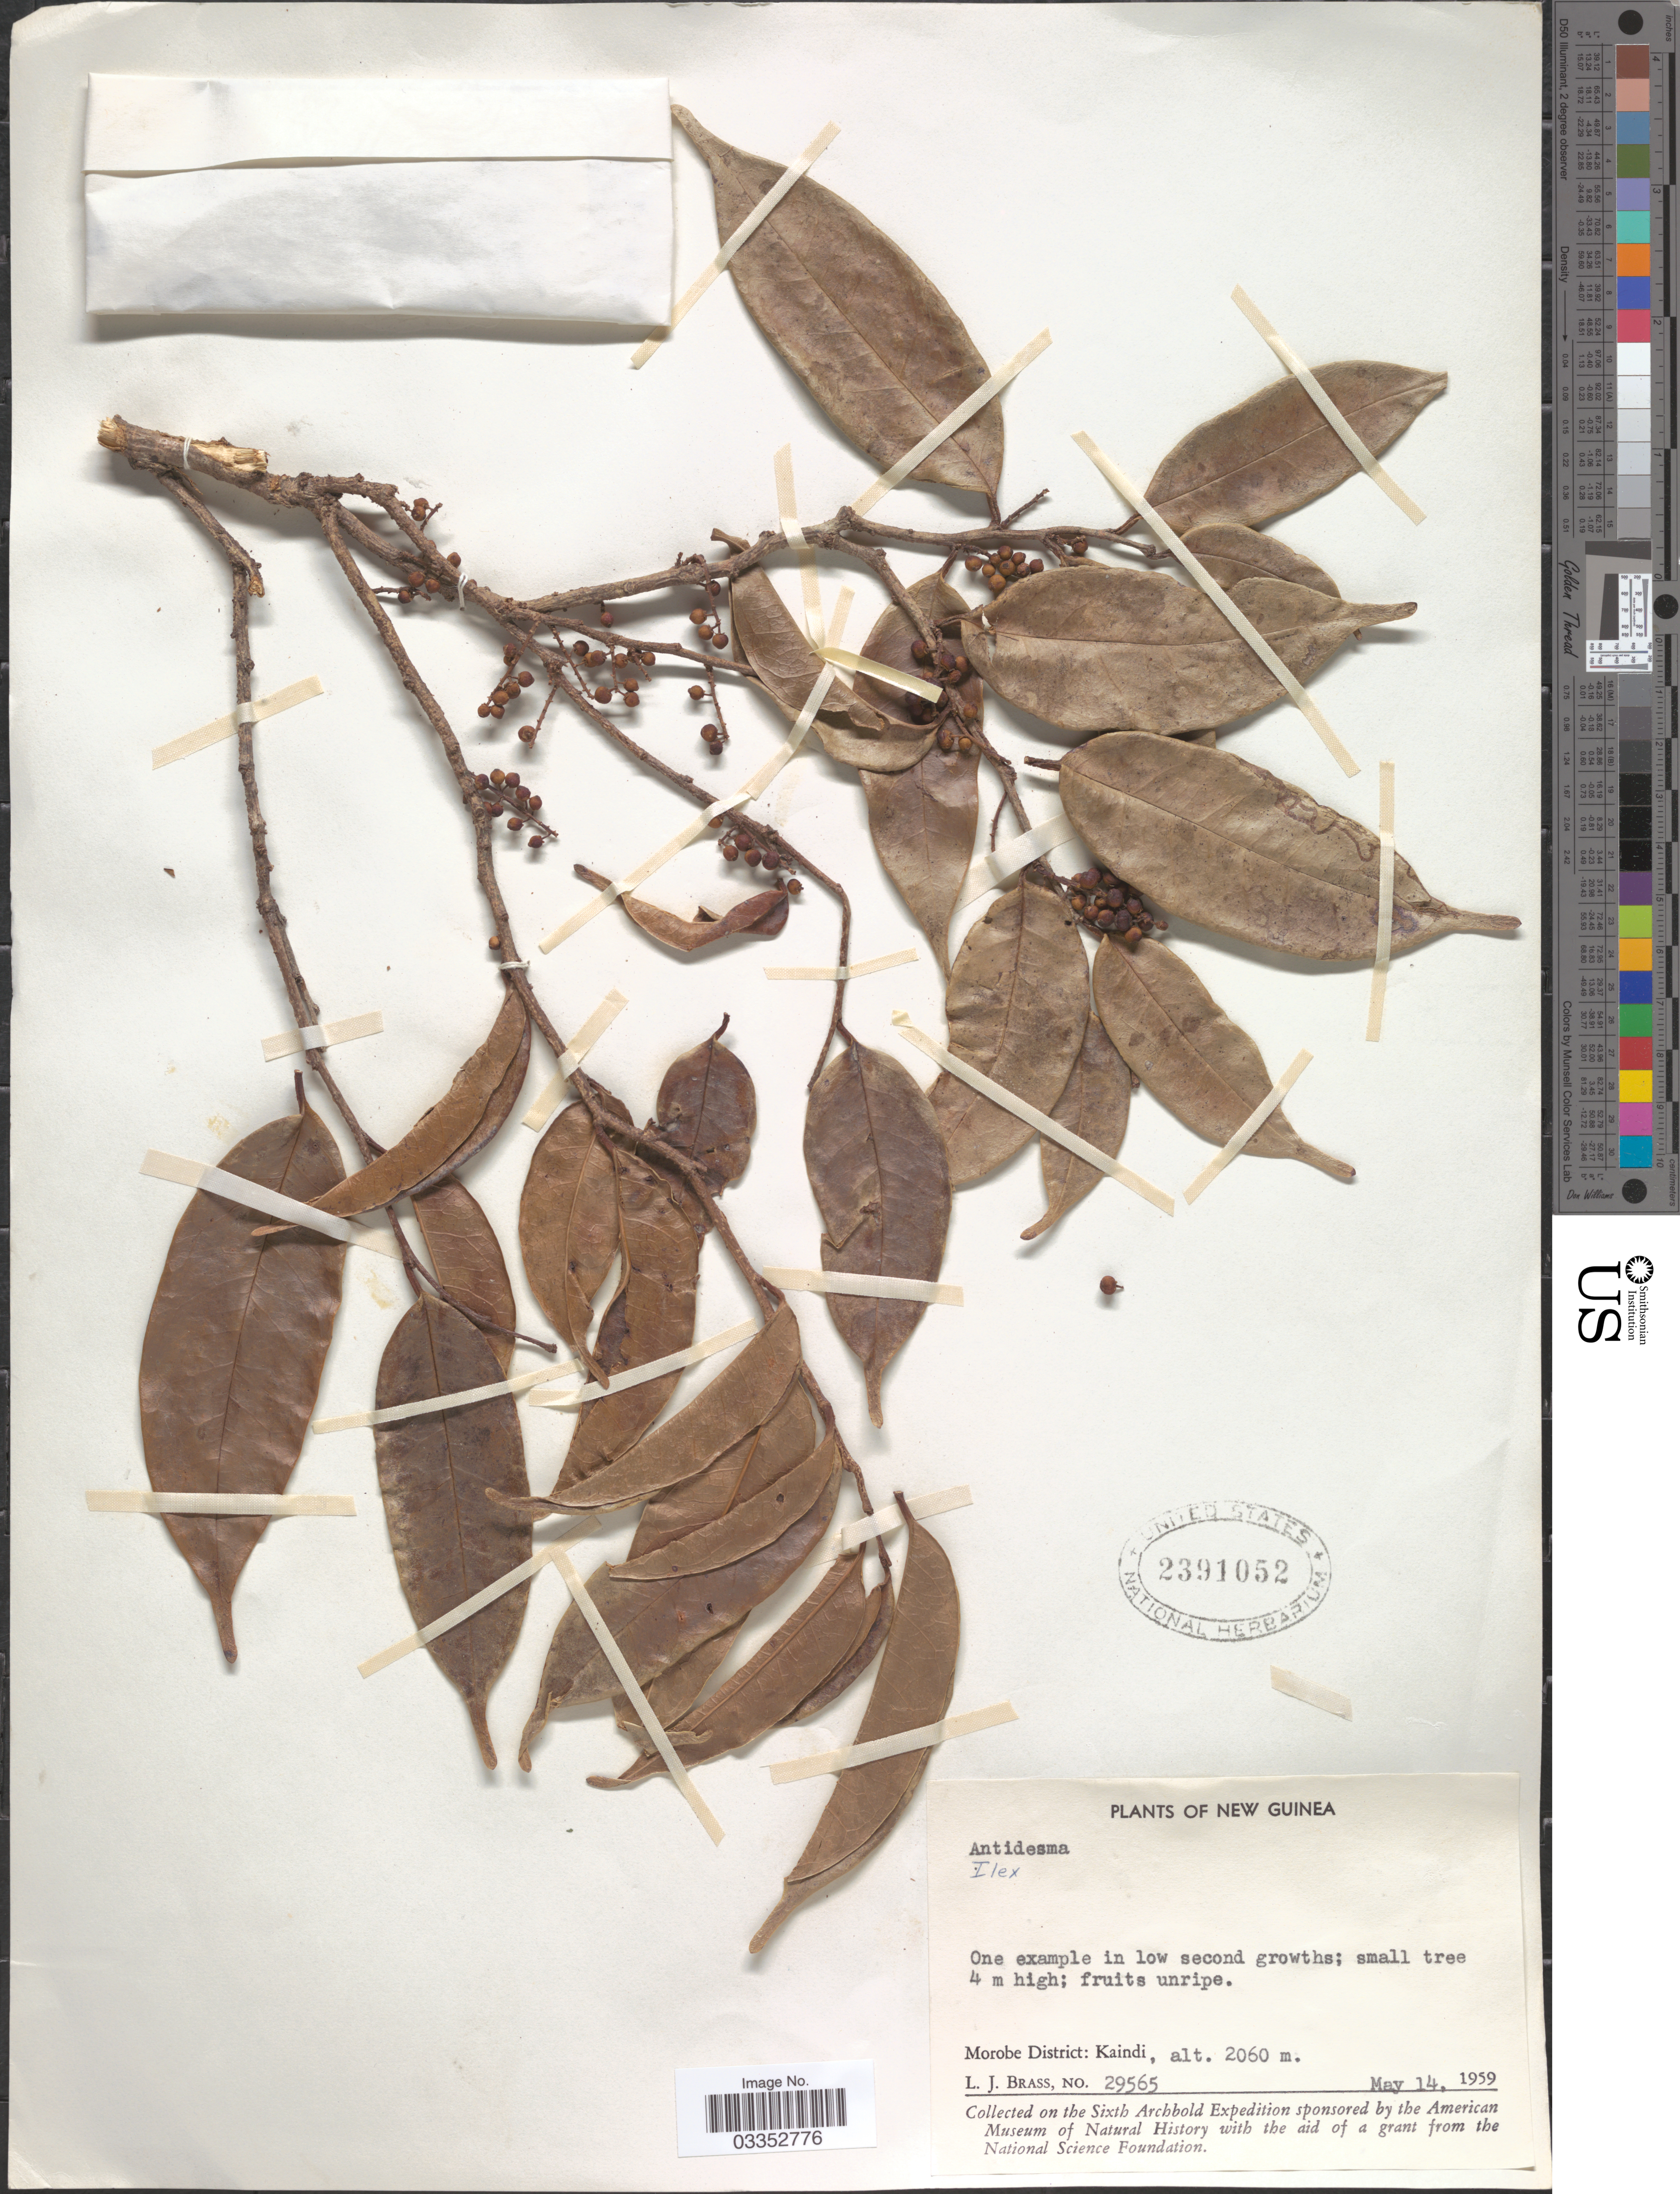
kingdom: Plantae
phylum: Tracheophyta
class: Magnoliopsida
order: Aquifoliales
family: Aquifoliaceae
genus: Ilex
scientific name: Ilex sp.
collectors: L. J. Brass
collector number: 29565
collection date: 1959-05-14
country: Papua New Guinea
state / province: Morobe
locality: New Guinea, Morobe District: Mt. Kaindi.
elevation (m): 2060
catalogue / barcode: US 2391052